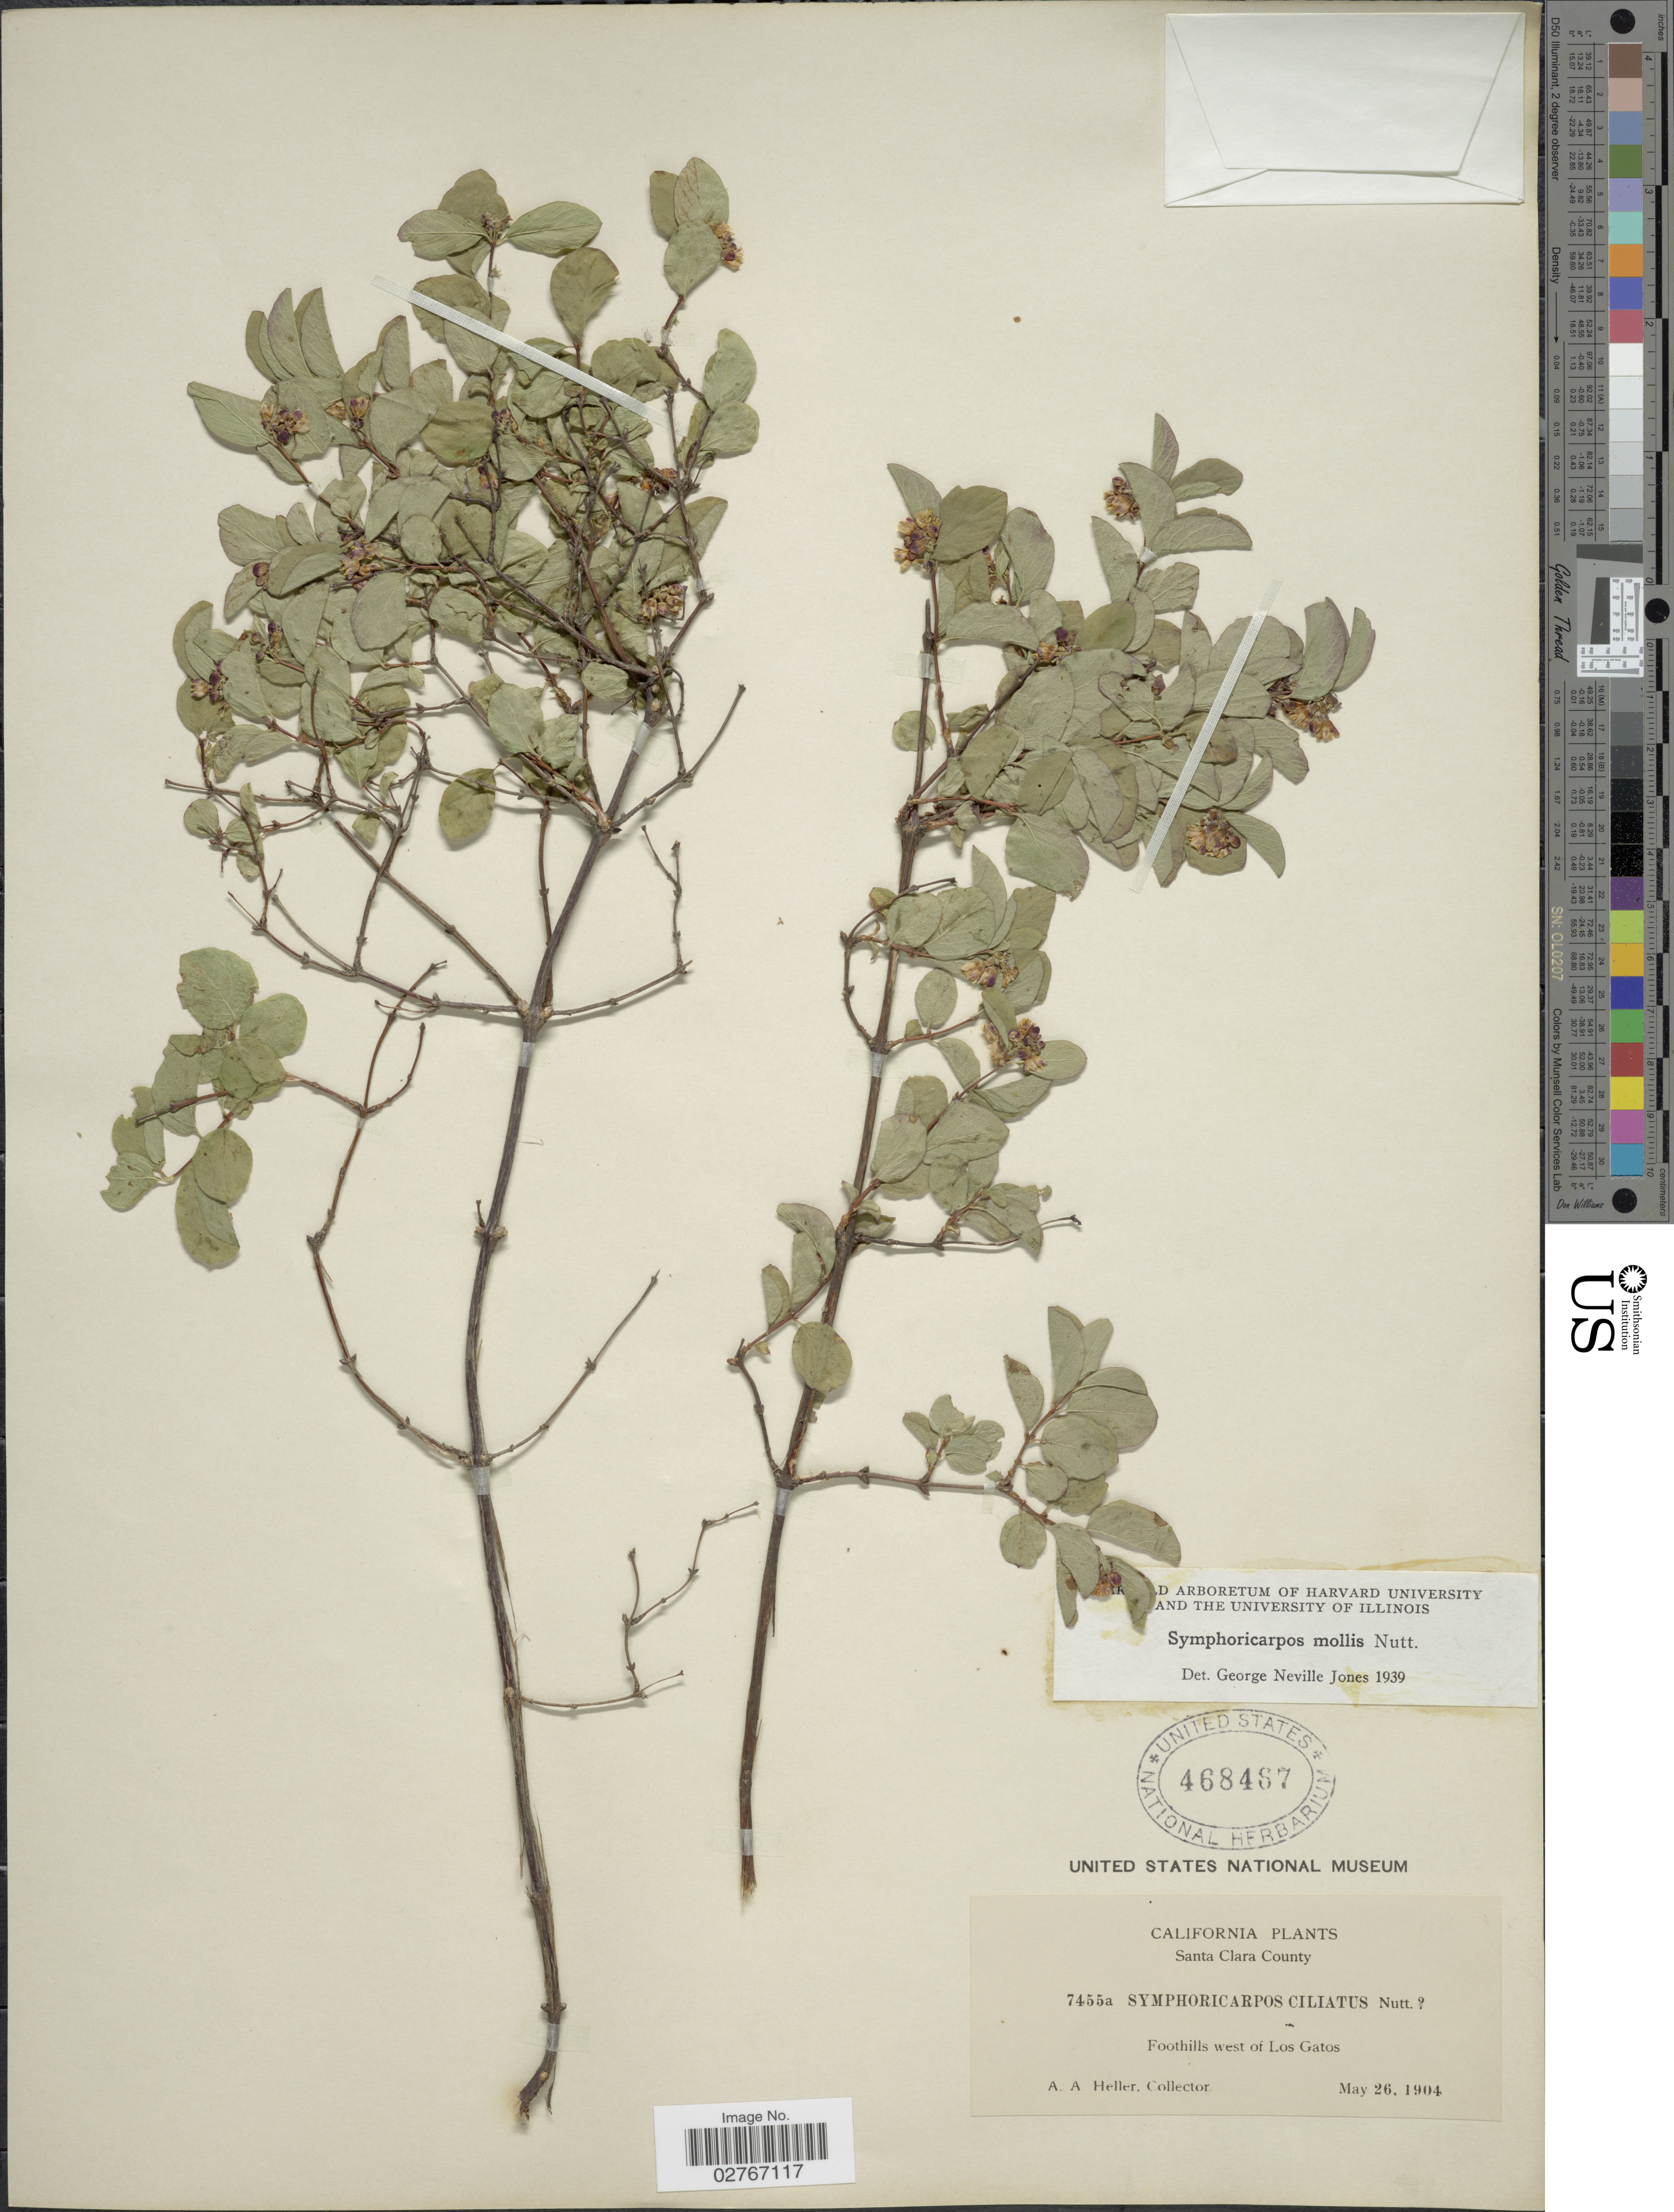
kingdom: Plantae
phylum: Tracheophyta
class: Magnoliopsida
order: Dipsacales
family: Caprifoliaceae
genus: Symphoricarpos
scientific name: Symphoricarpos mollis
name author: Nutt.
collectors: A. A. Heller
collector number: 7455a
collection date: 1904-05-26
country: United States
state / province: California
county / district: Santa Clara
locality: Santa Clara County, Foothills west of Los Gatos.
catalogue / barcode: US 468467